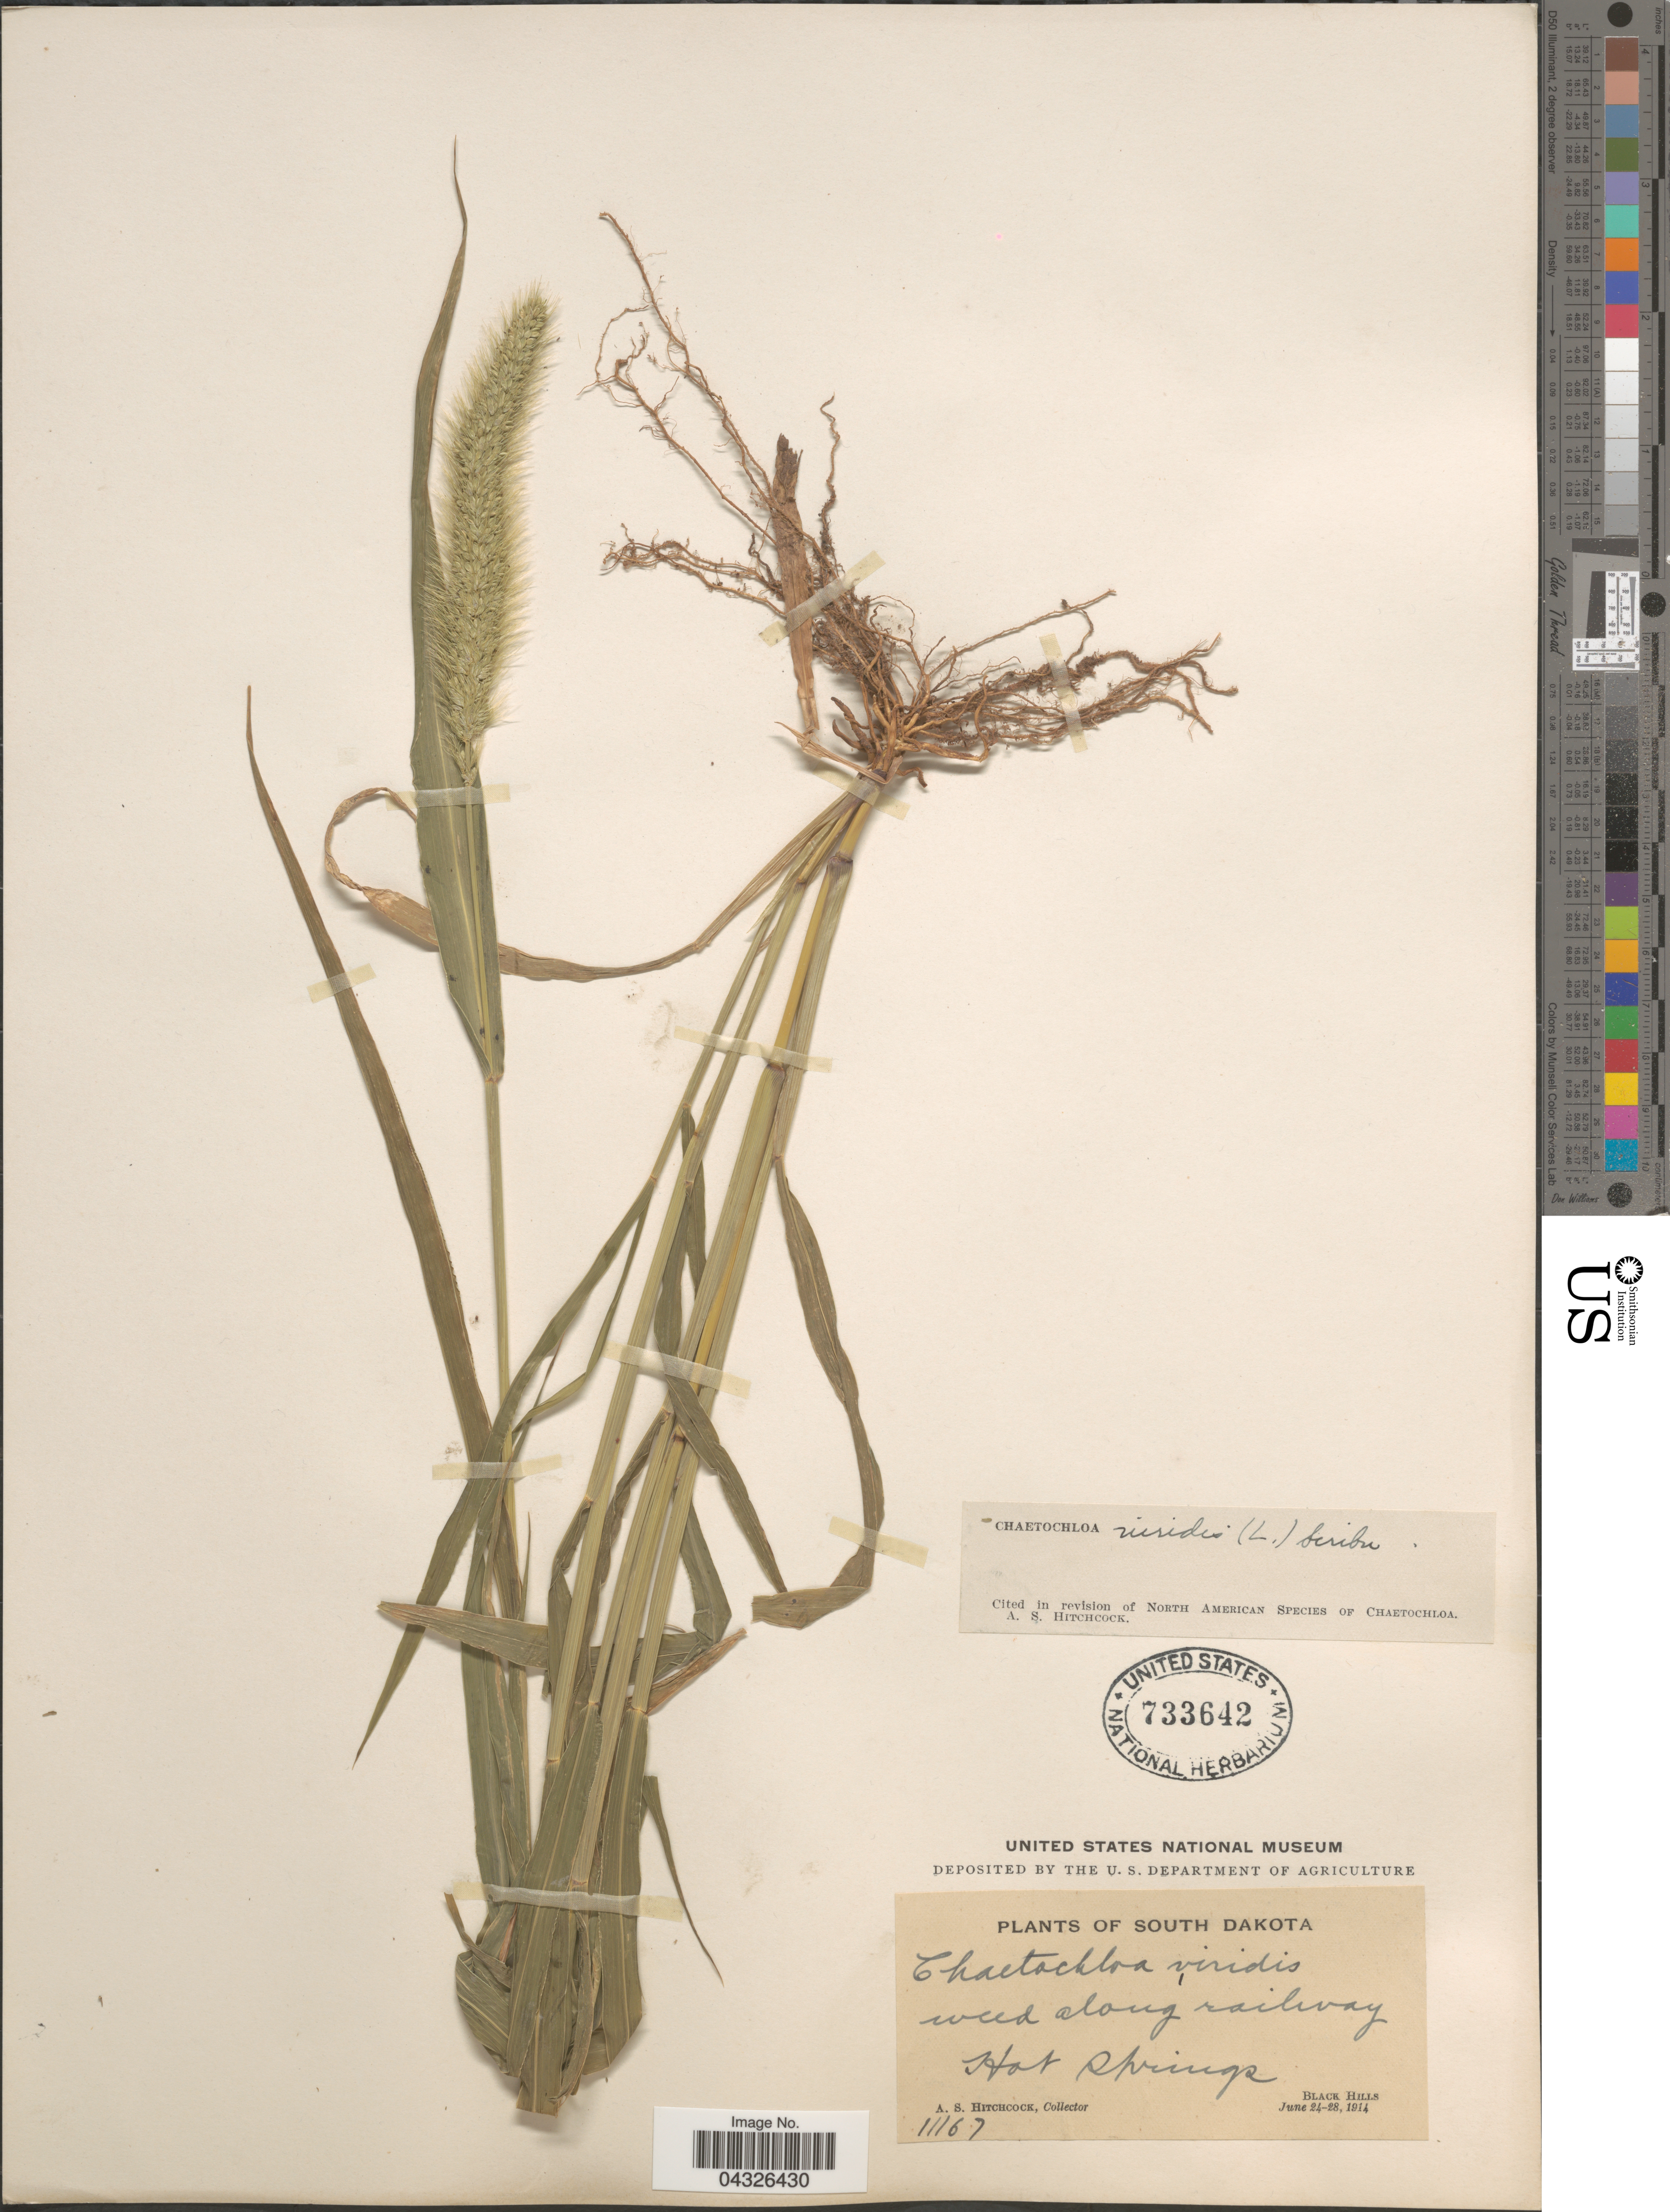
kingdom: Plantae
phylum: Tracheophyta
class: Liliopsida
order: Poales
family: Poaceae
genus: Setaria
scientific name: Setaria viridis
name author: (L.) P. Beauv.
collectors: A. S. Hitchcock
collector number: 11167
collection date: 1914-06-24/1914-06-28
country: United States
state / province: South Dakota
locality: Weed along railway. Hot Springs. Black Hills.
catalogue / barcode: US 733642